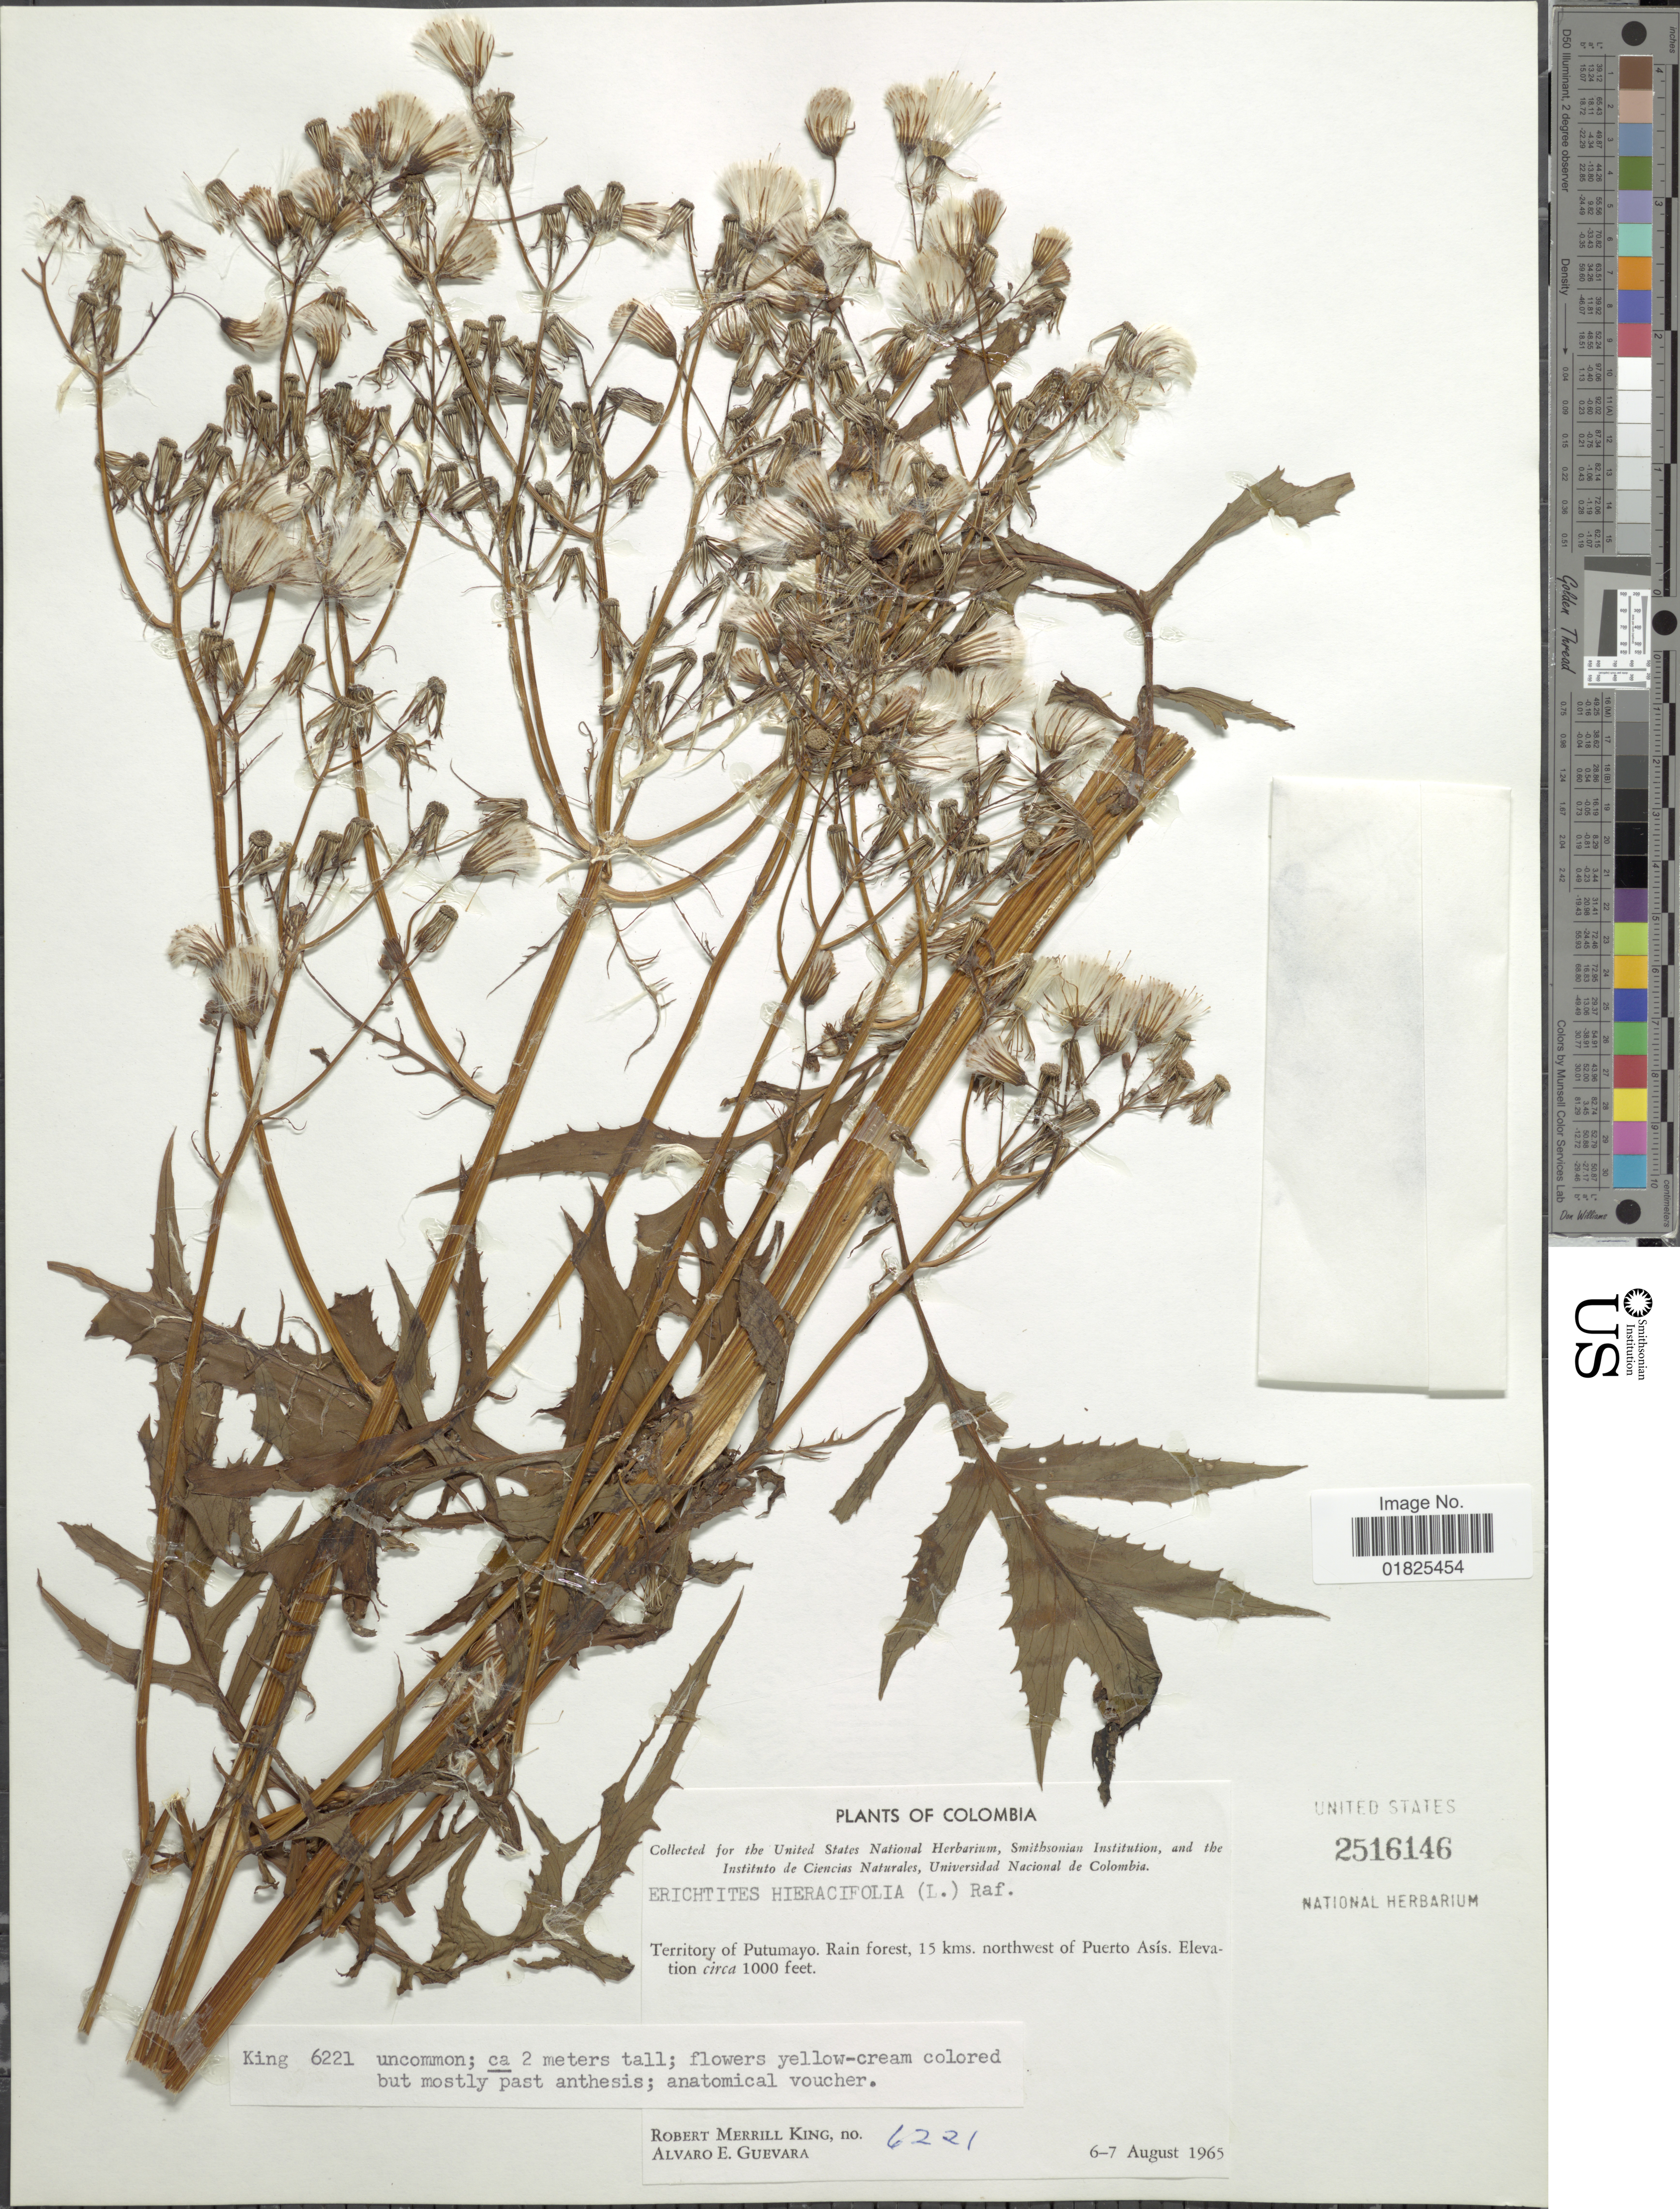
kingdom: Plantae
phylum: Tracheophyta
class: Magnoliopsida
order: Asterales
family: Asteraceae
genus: Erechtites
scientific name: Erechtites hieraciifolius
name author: (L.) Raf. ex DC.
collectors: R. M. King & A. E. Guevara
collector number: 6221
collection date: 1965-08-06/1965-08-07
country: Colombia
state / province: Putumayo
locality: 15 kms northwest of Puerto Asis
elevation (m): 305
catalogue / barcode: US 2516146